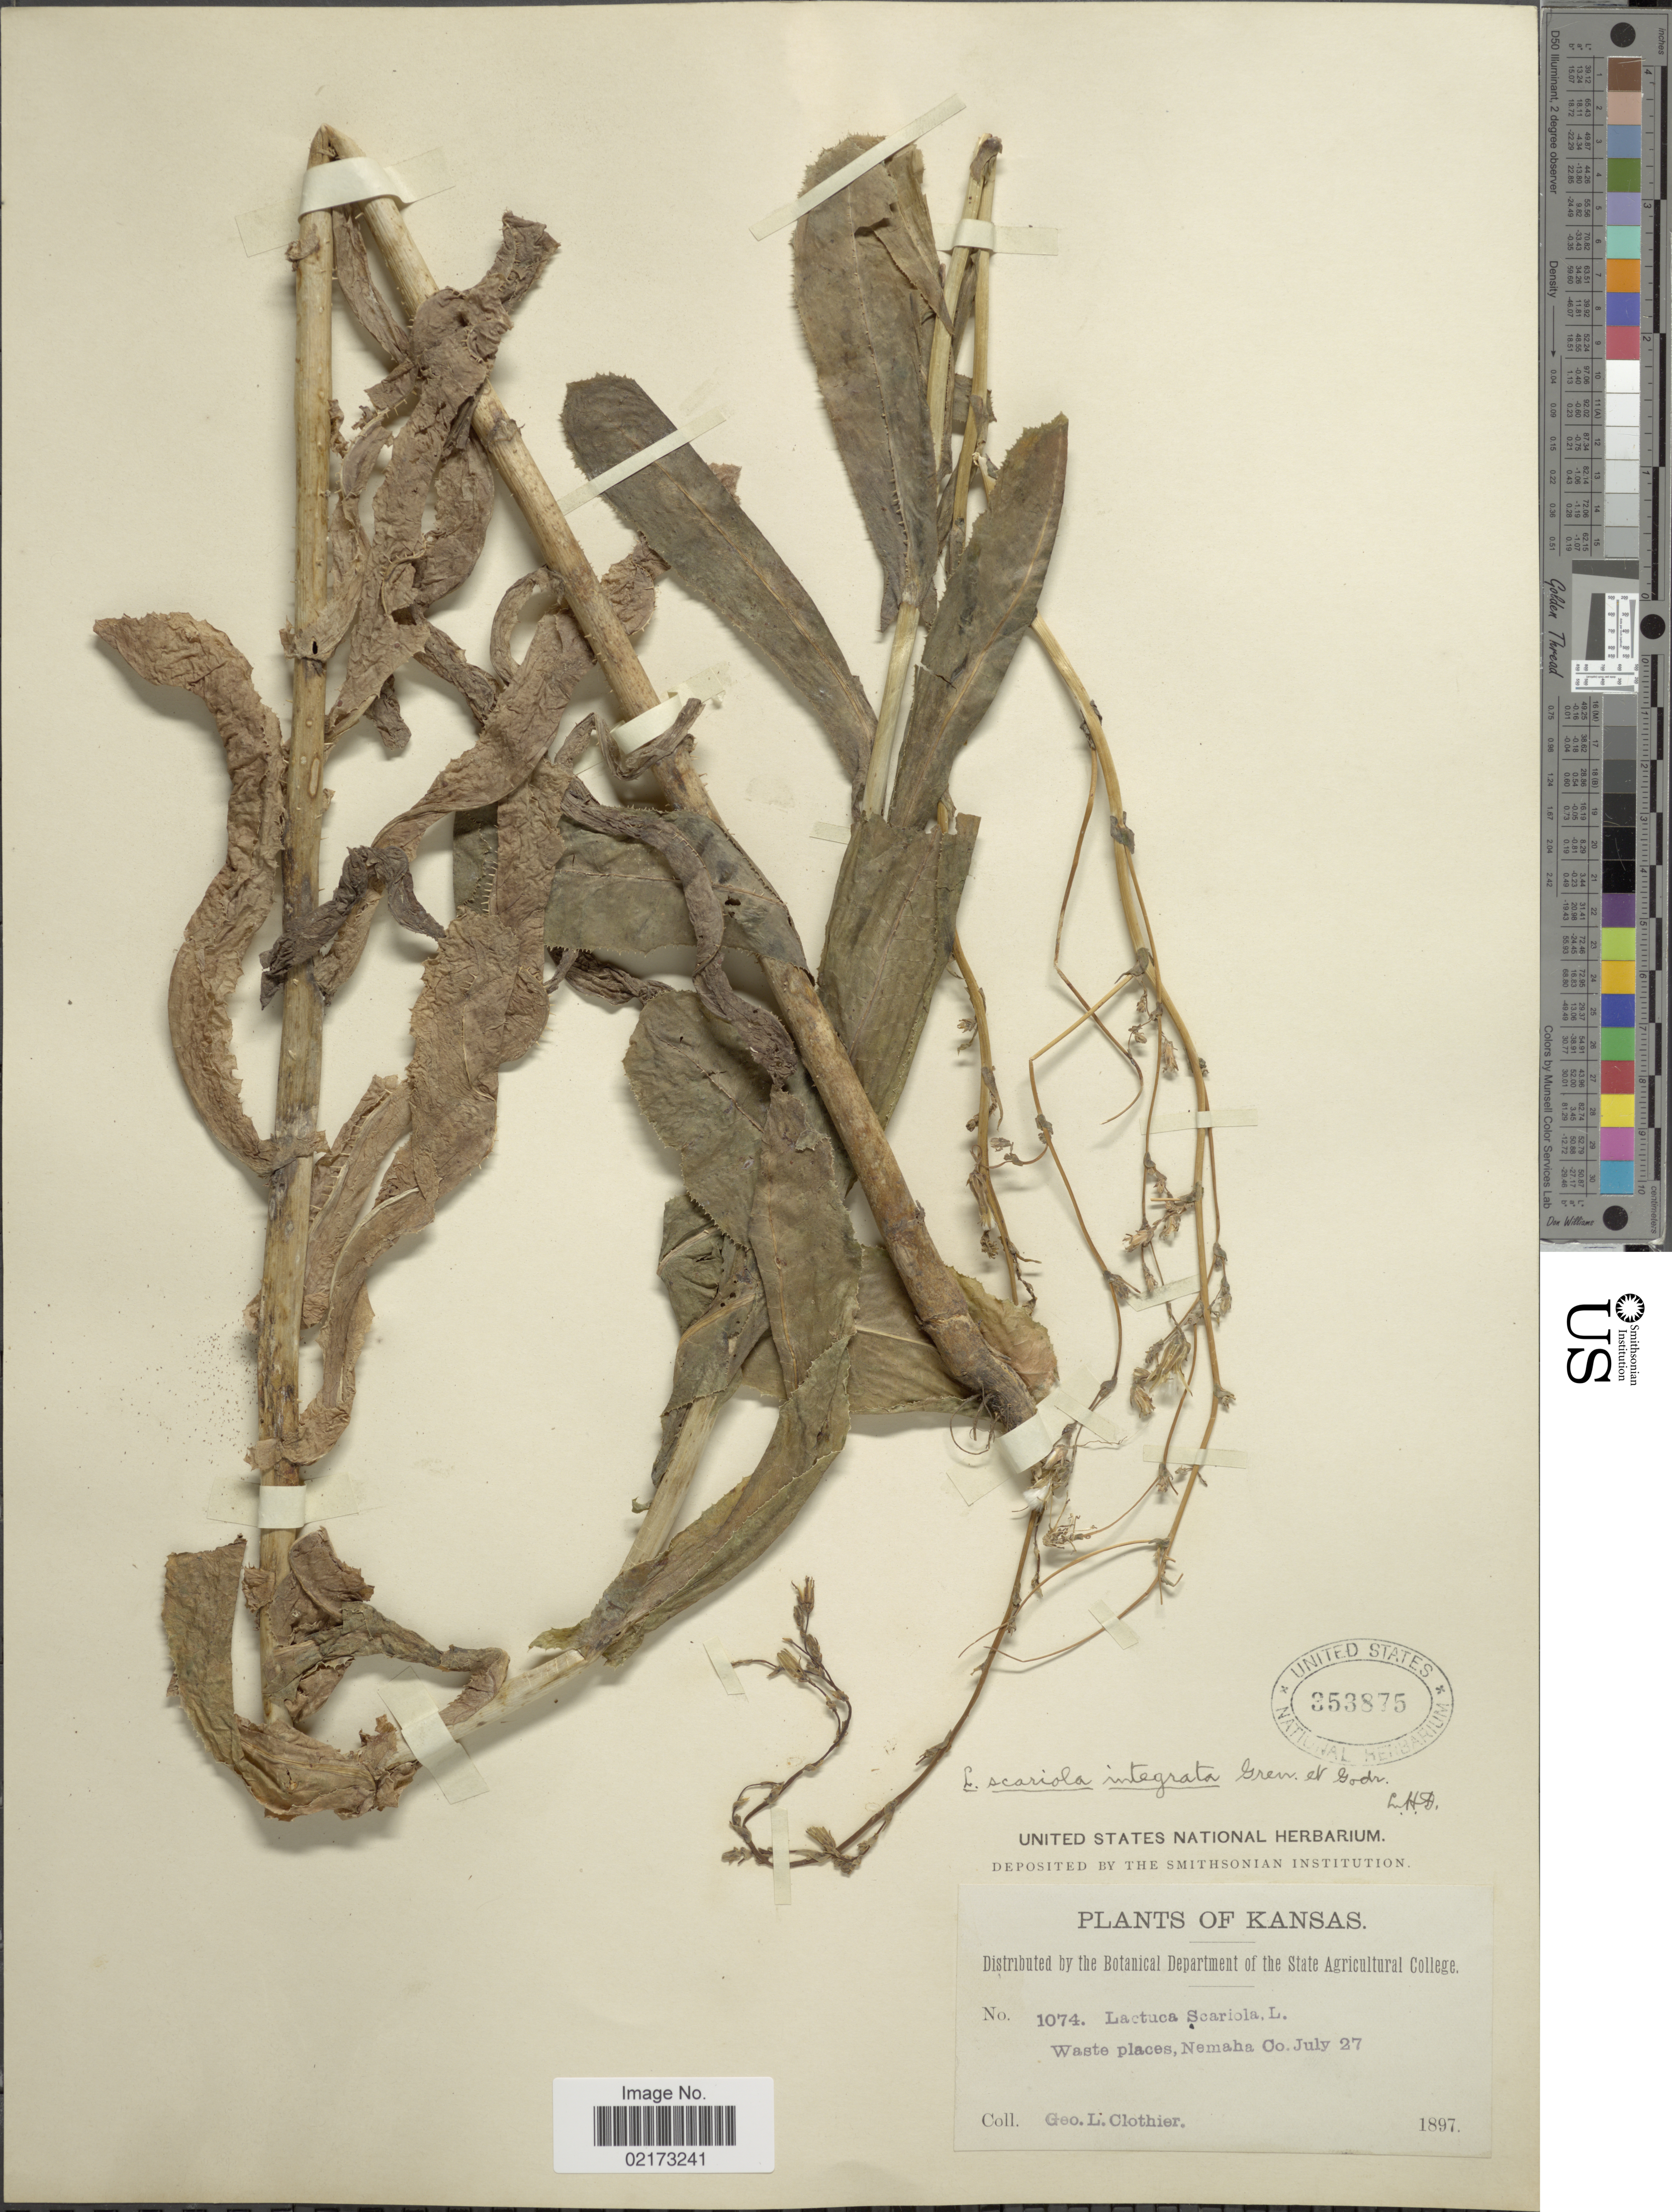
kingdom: Plantae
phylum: Tracheophyta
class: Magnoliopsida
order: Asterales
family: Asteraceae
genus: Lactuca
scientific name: Lactuca serriola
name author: L.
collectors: G. Clothier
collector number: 1074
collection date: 1897-07-27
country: United States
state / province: Kansas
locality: Nemaha Co.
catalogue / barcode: US 353875